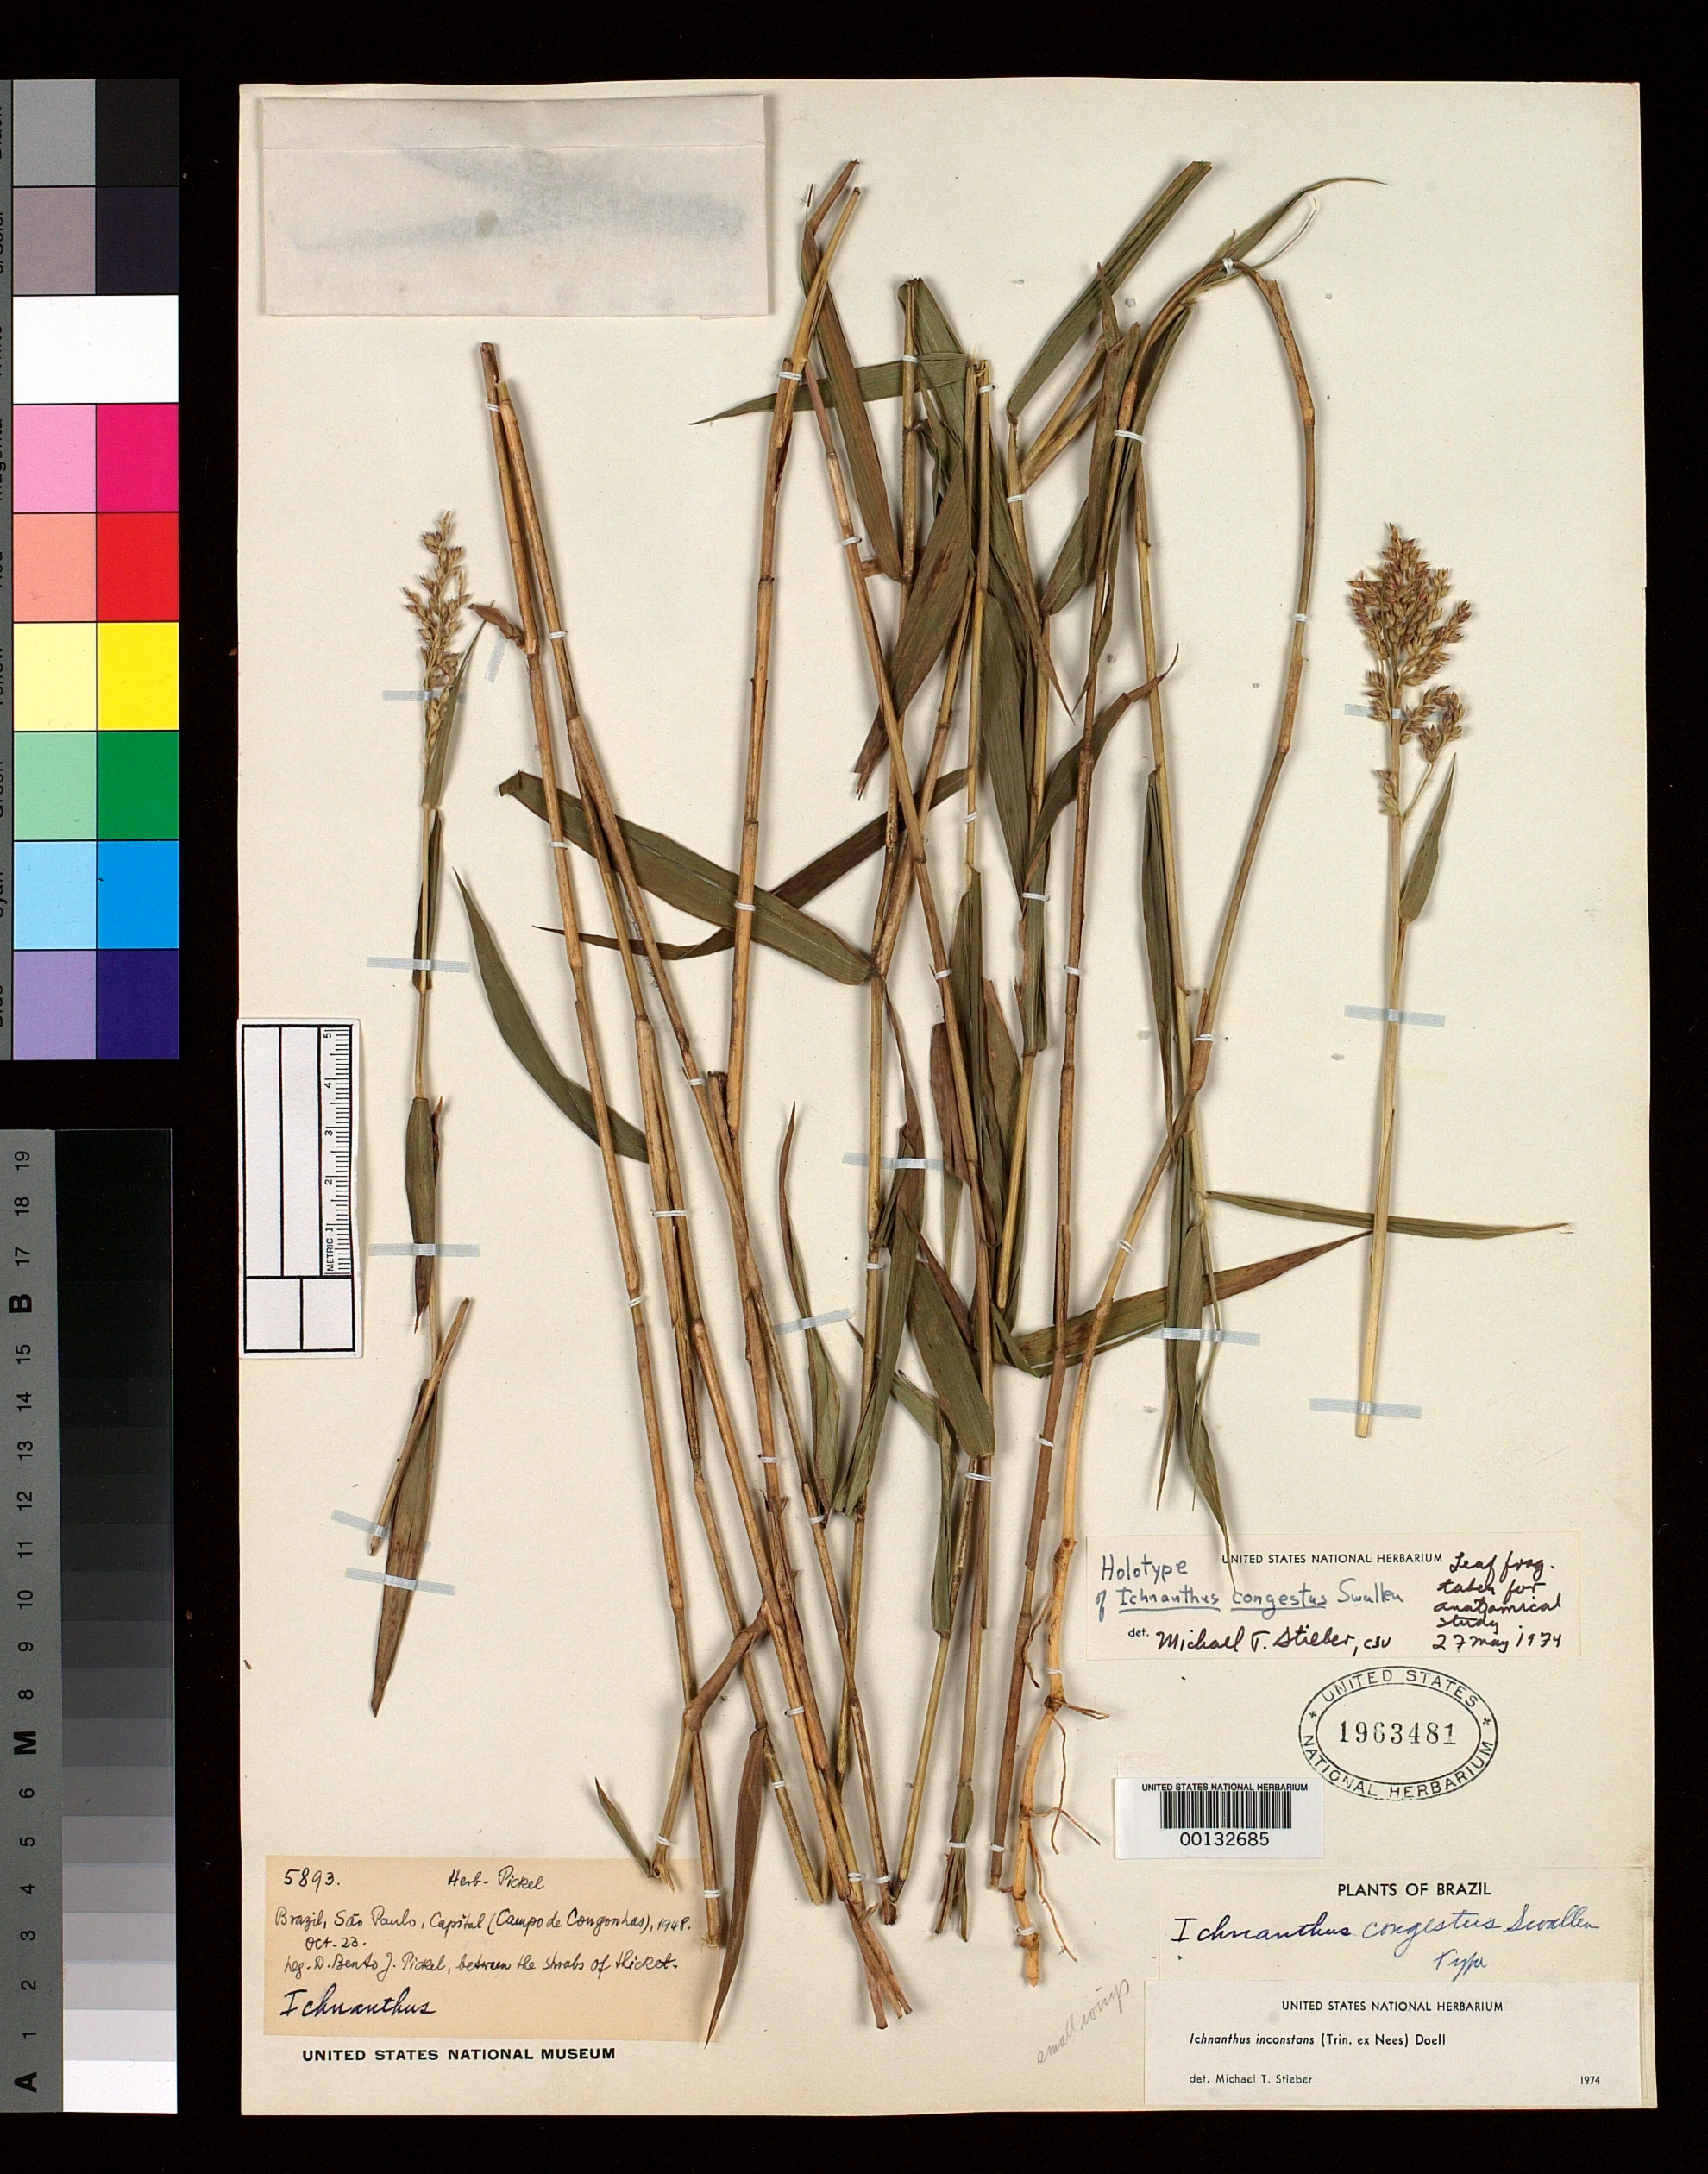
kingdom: Plantae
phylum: Tracheophyta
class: Liliopsida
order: Poales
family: Poaceae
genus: Ichnanthus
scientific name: Ichnanthus congestus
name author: Swallen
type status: Holotype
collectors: B. J. Pickel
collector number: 5893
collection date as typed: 23 Oct 1948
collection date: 1948-10-23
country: Brazil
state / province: São Paulo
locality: Capital (Campo de Congonhas).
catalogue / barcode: US 1963481